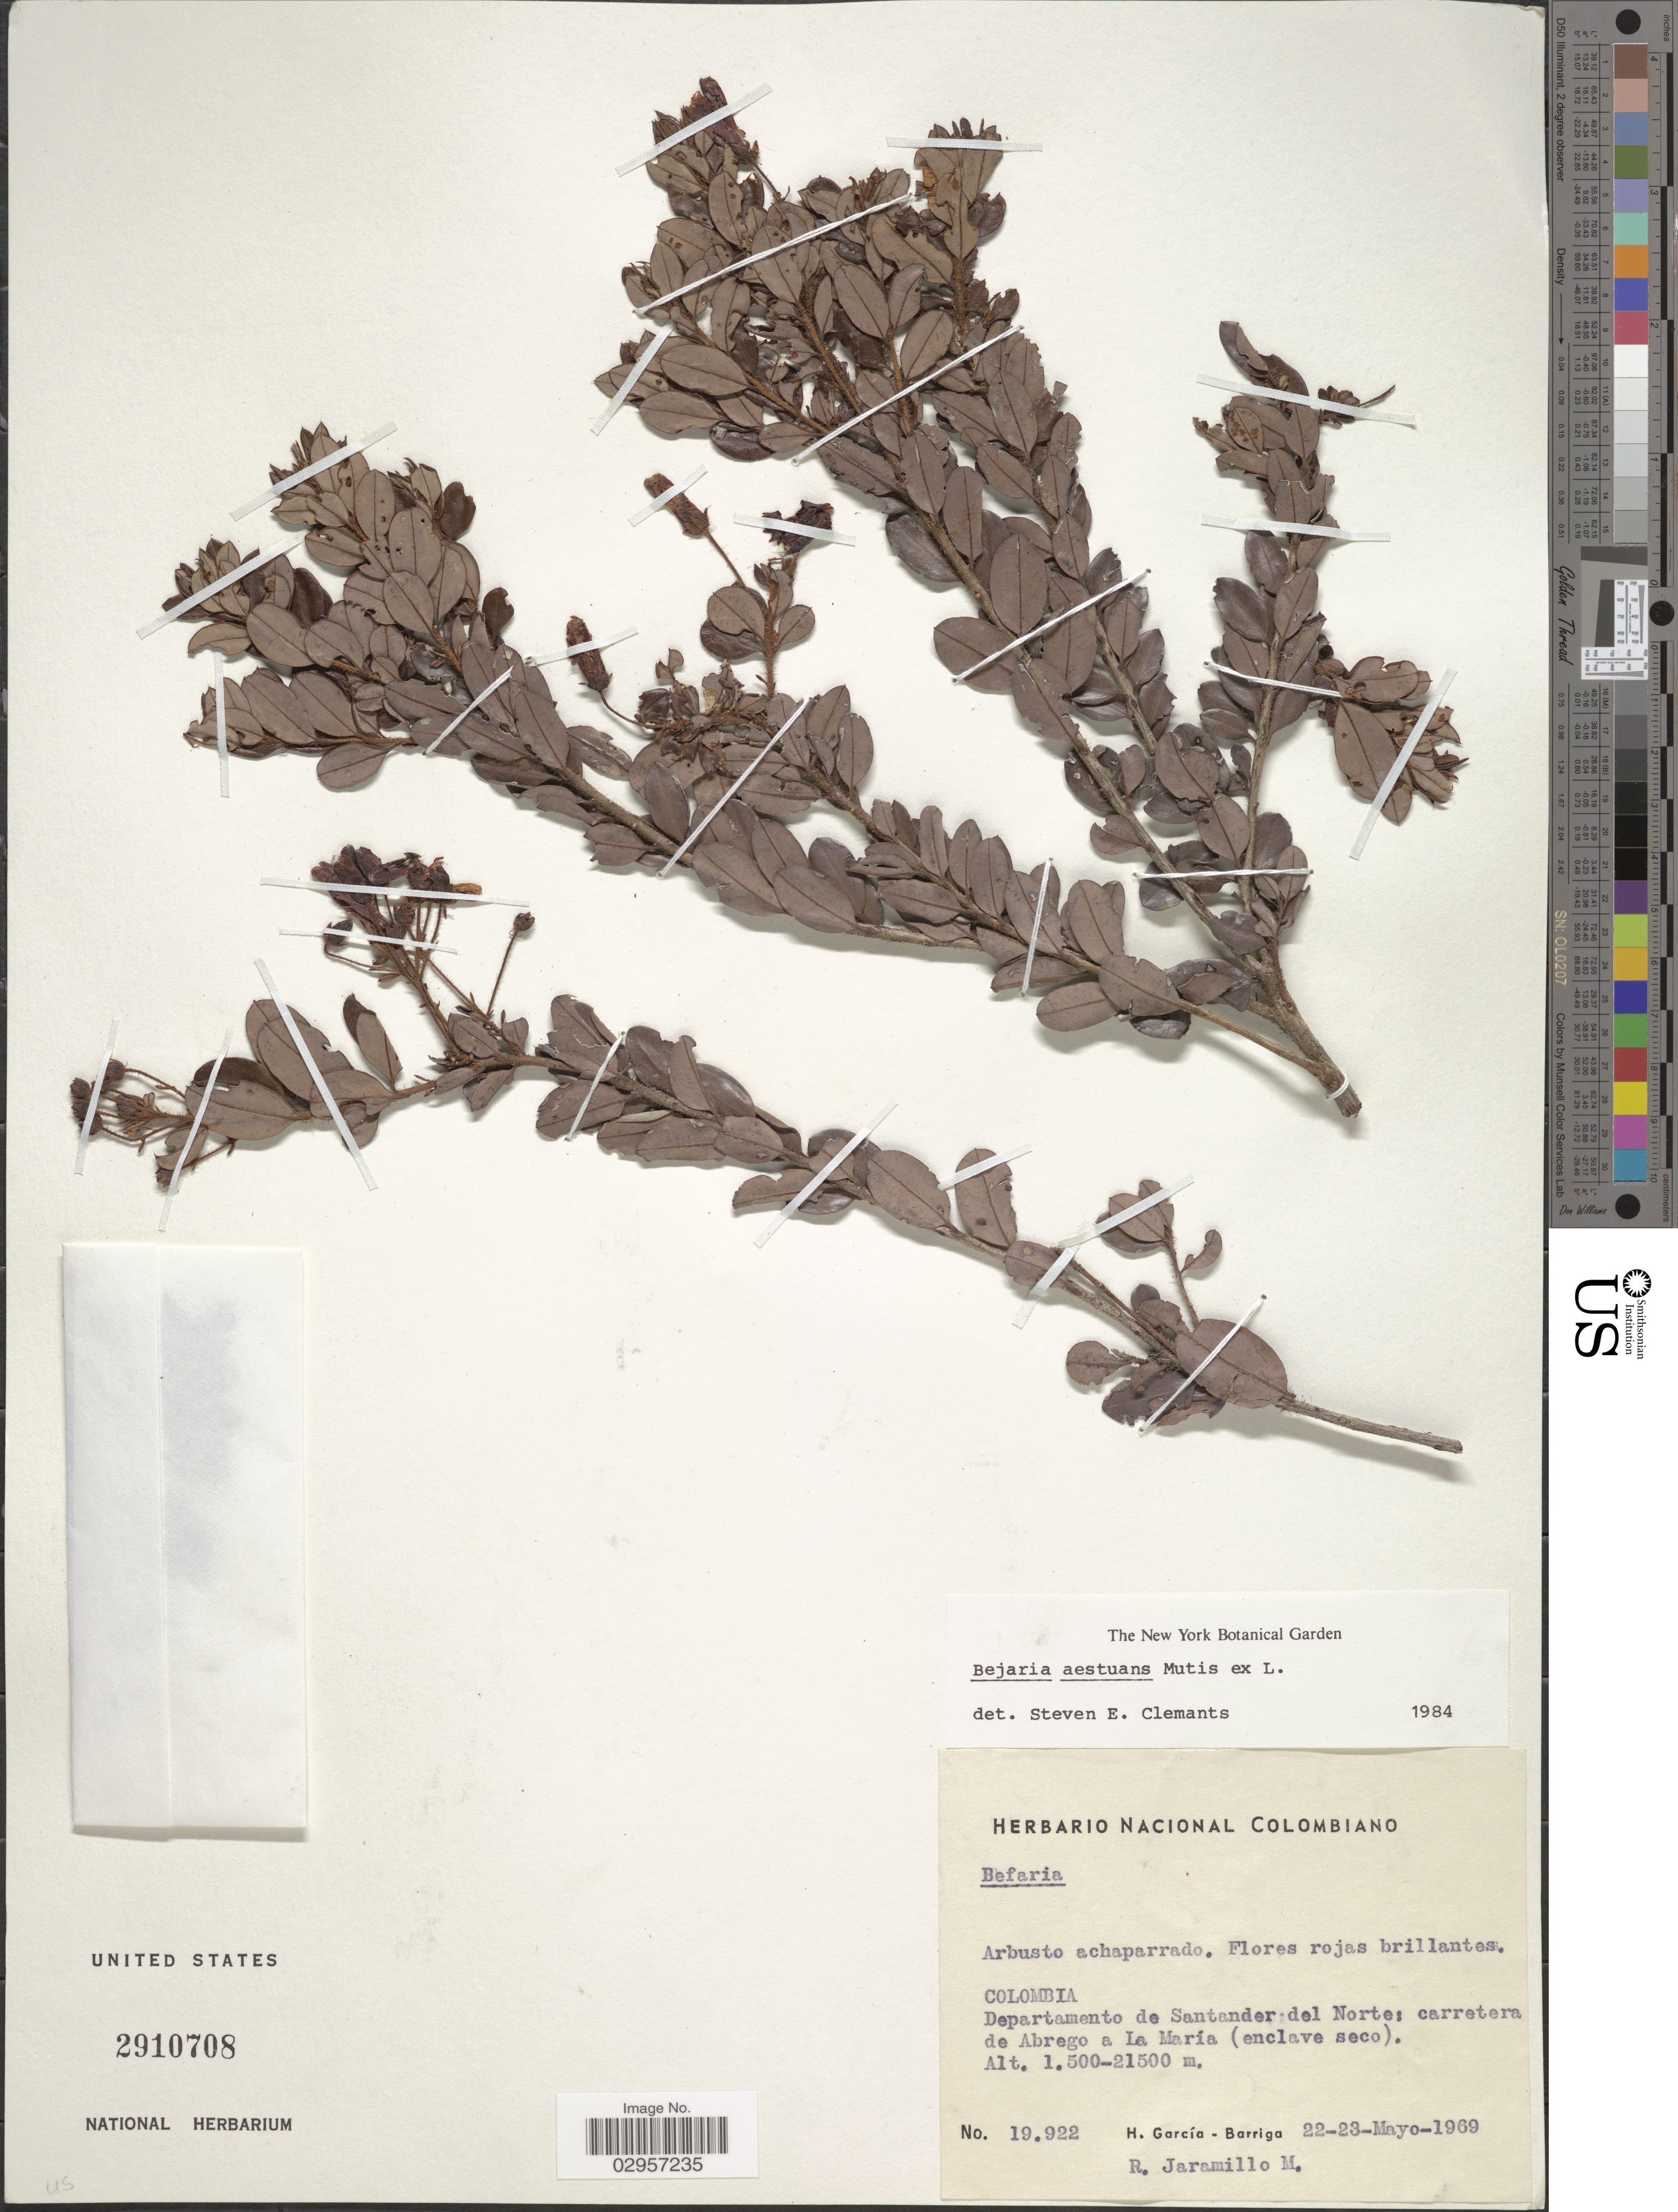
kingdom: Plantae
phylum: Tracheophyta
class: Magnoliopsida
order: Ericales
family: Ericaceae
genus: Befaria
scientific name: Befaria aestuans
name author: Mutis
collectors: H. García Barriga & R. Jaramillo M.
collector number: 19922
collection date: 1969-05-22/1969-05-23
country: Colombia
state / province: Norte de Santander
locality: Departamento de Santander del Norte: carretera de Abrego a La María (enclave seco).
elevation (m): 1500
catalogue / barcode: US 2910708